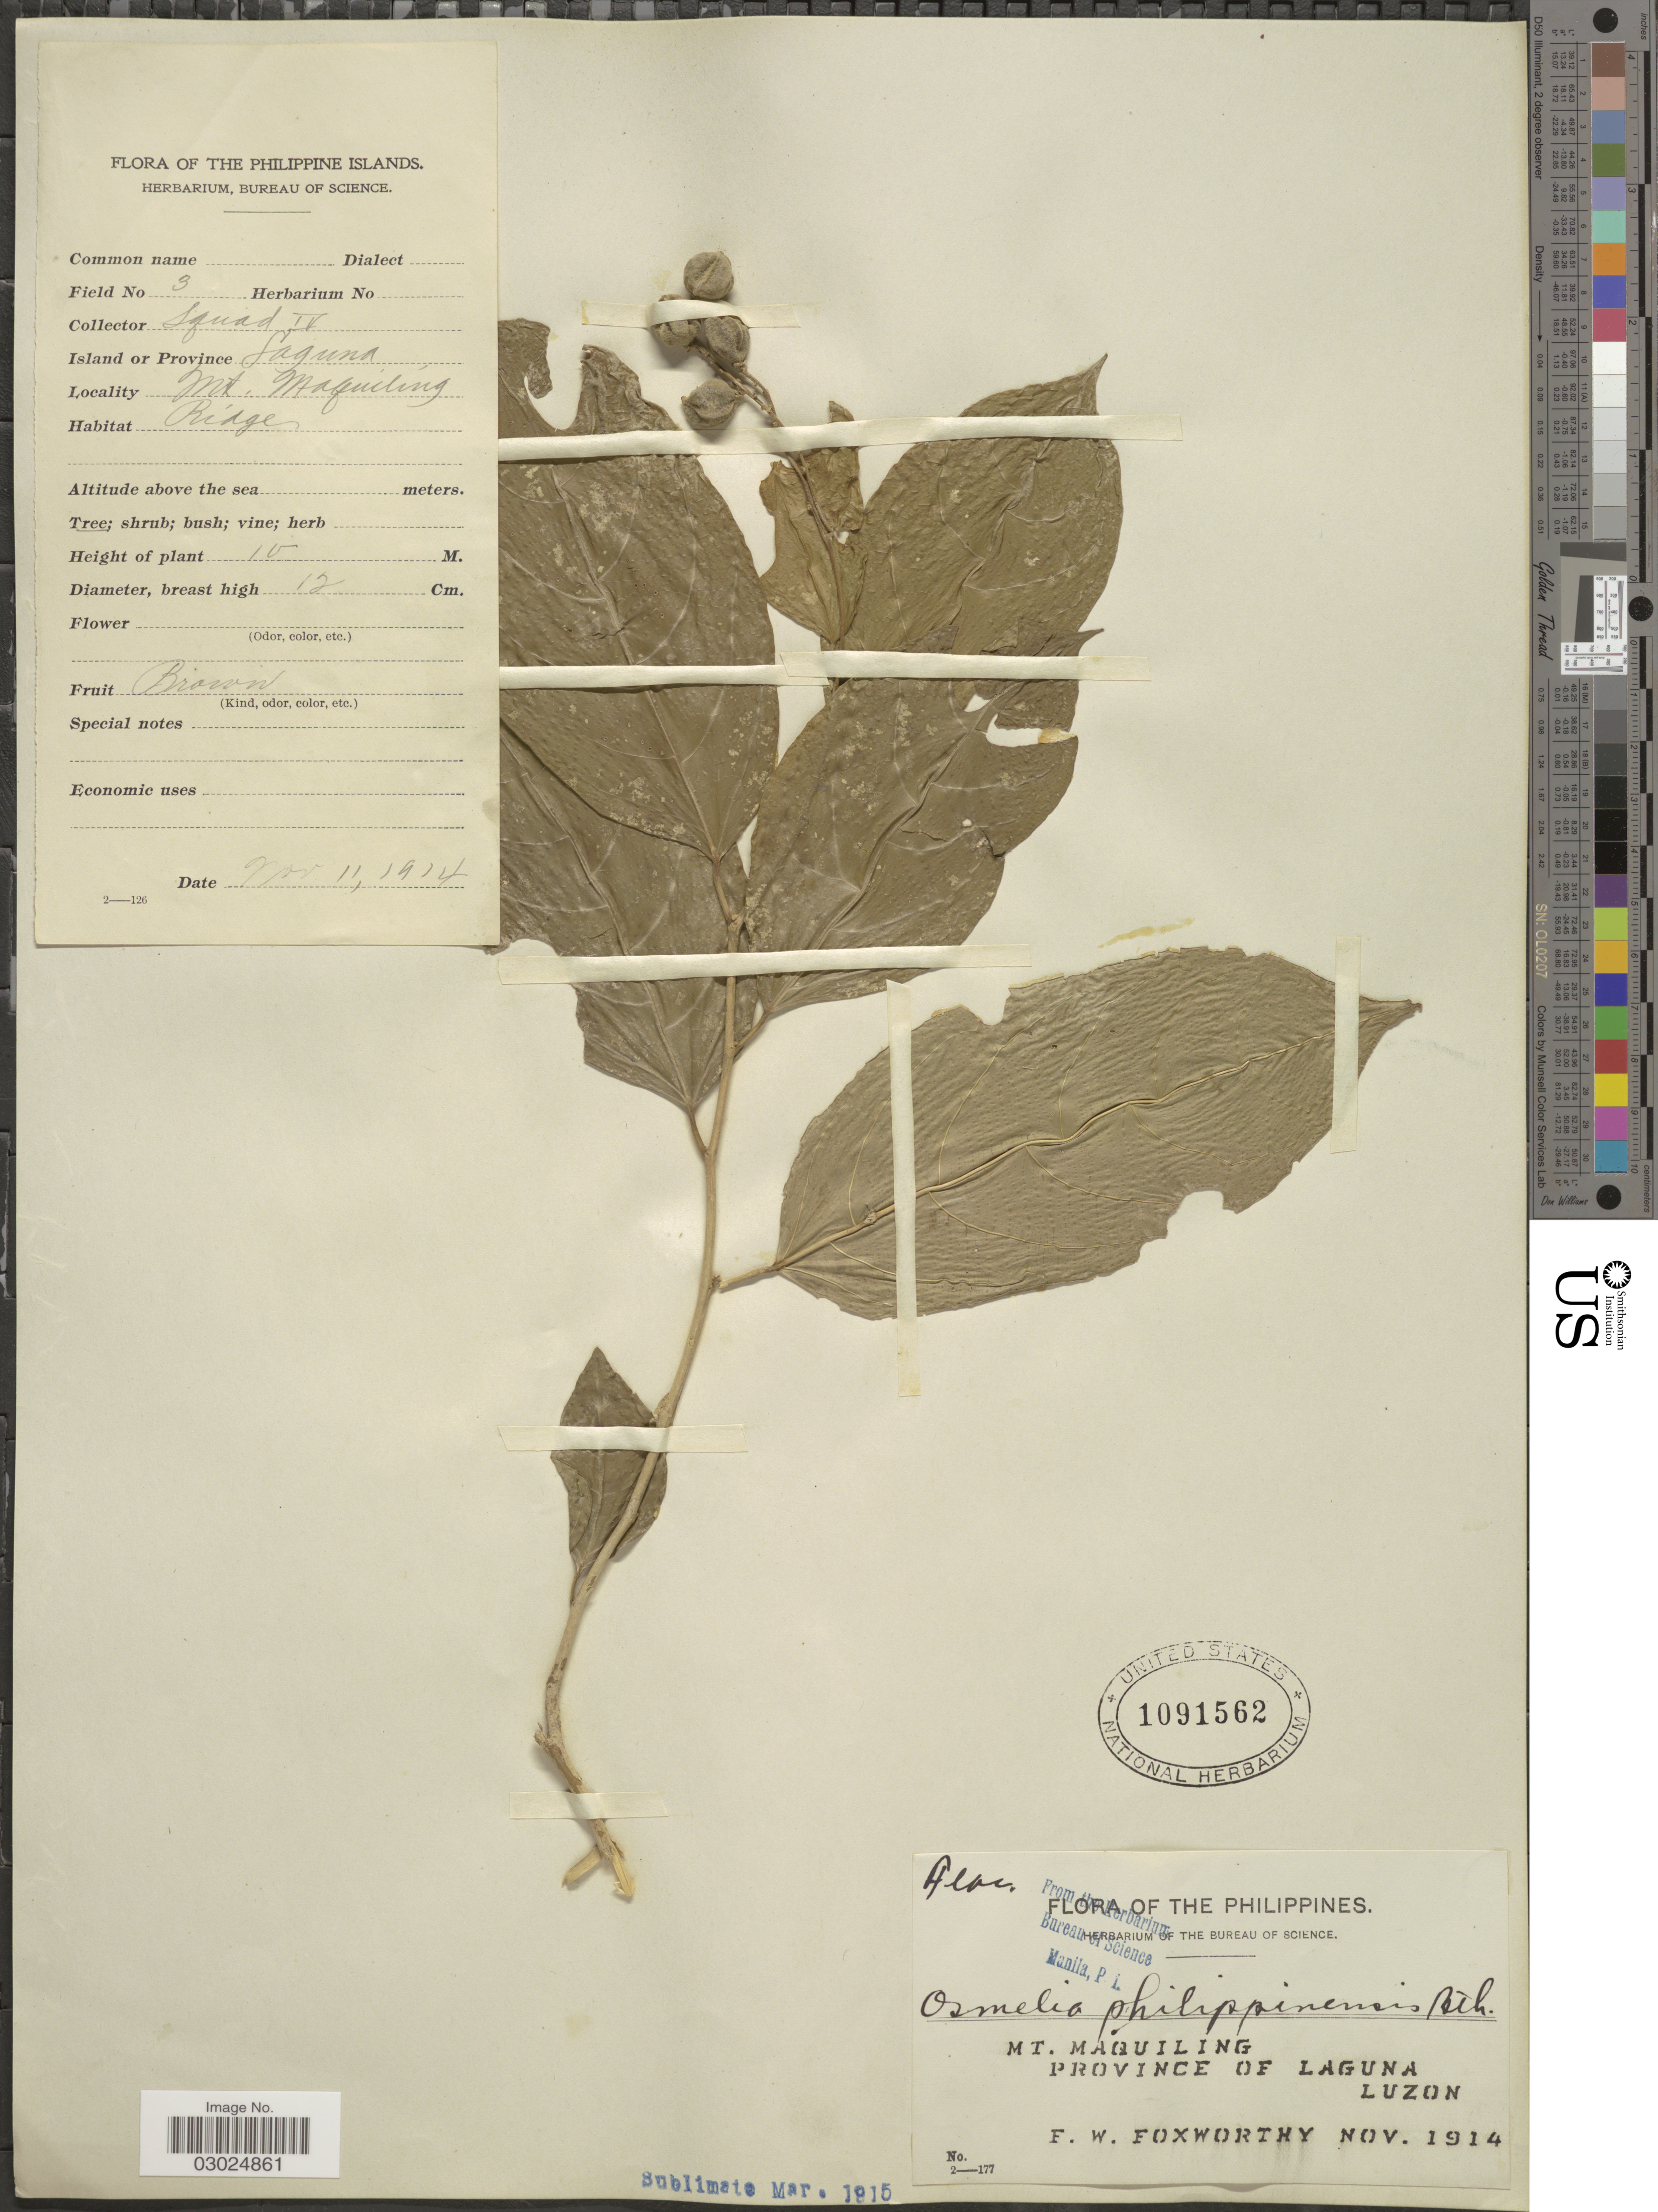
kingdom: Plantae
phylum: Tracheophyta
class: Magnoliopsida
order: Malpighiales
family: Salicaceae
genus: Osmelia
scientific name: Osmelia philippina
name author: (Turcz.) Benth.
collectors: F. W. Foxworthy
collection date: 1914-11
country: Philippines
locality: Mt. Maquiling, Province of Laguna, Luzon.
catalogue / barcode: US 1091562